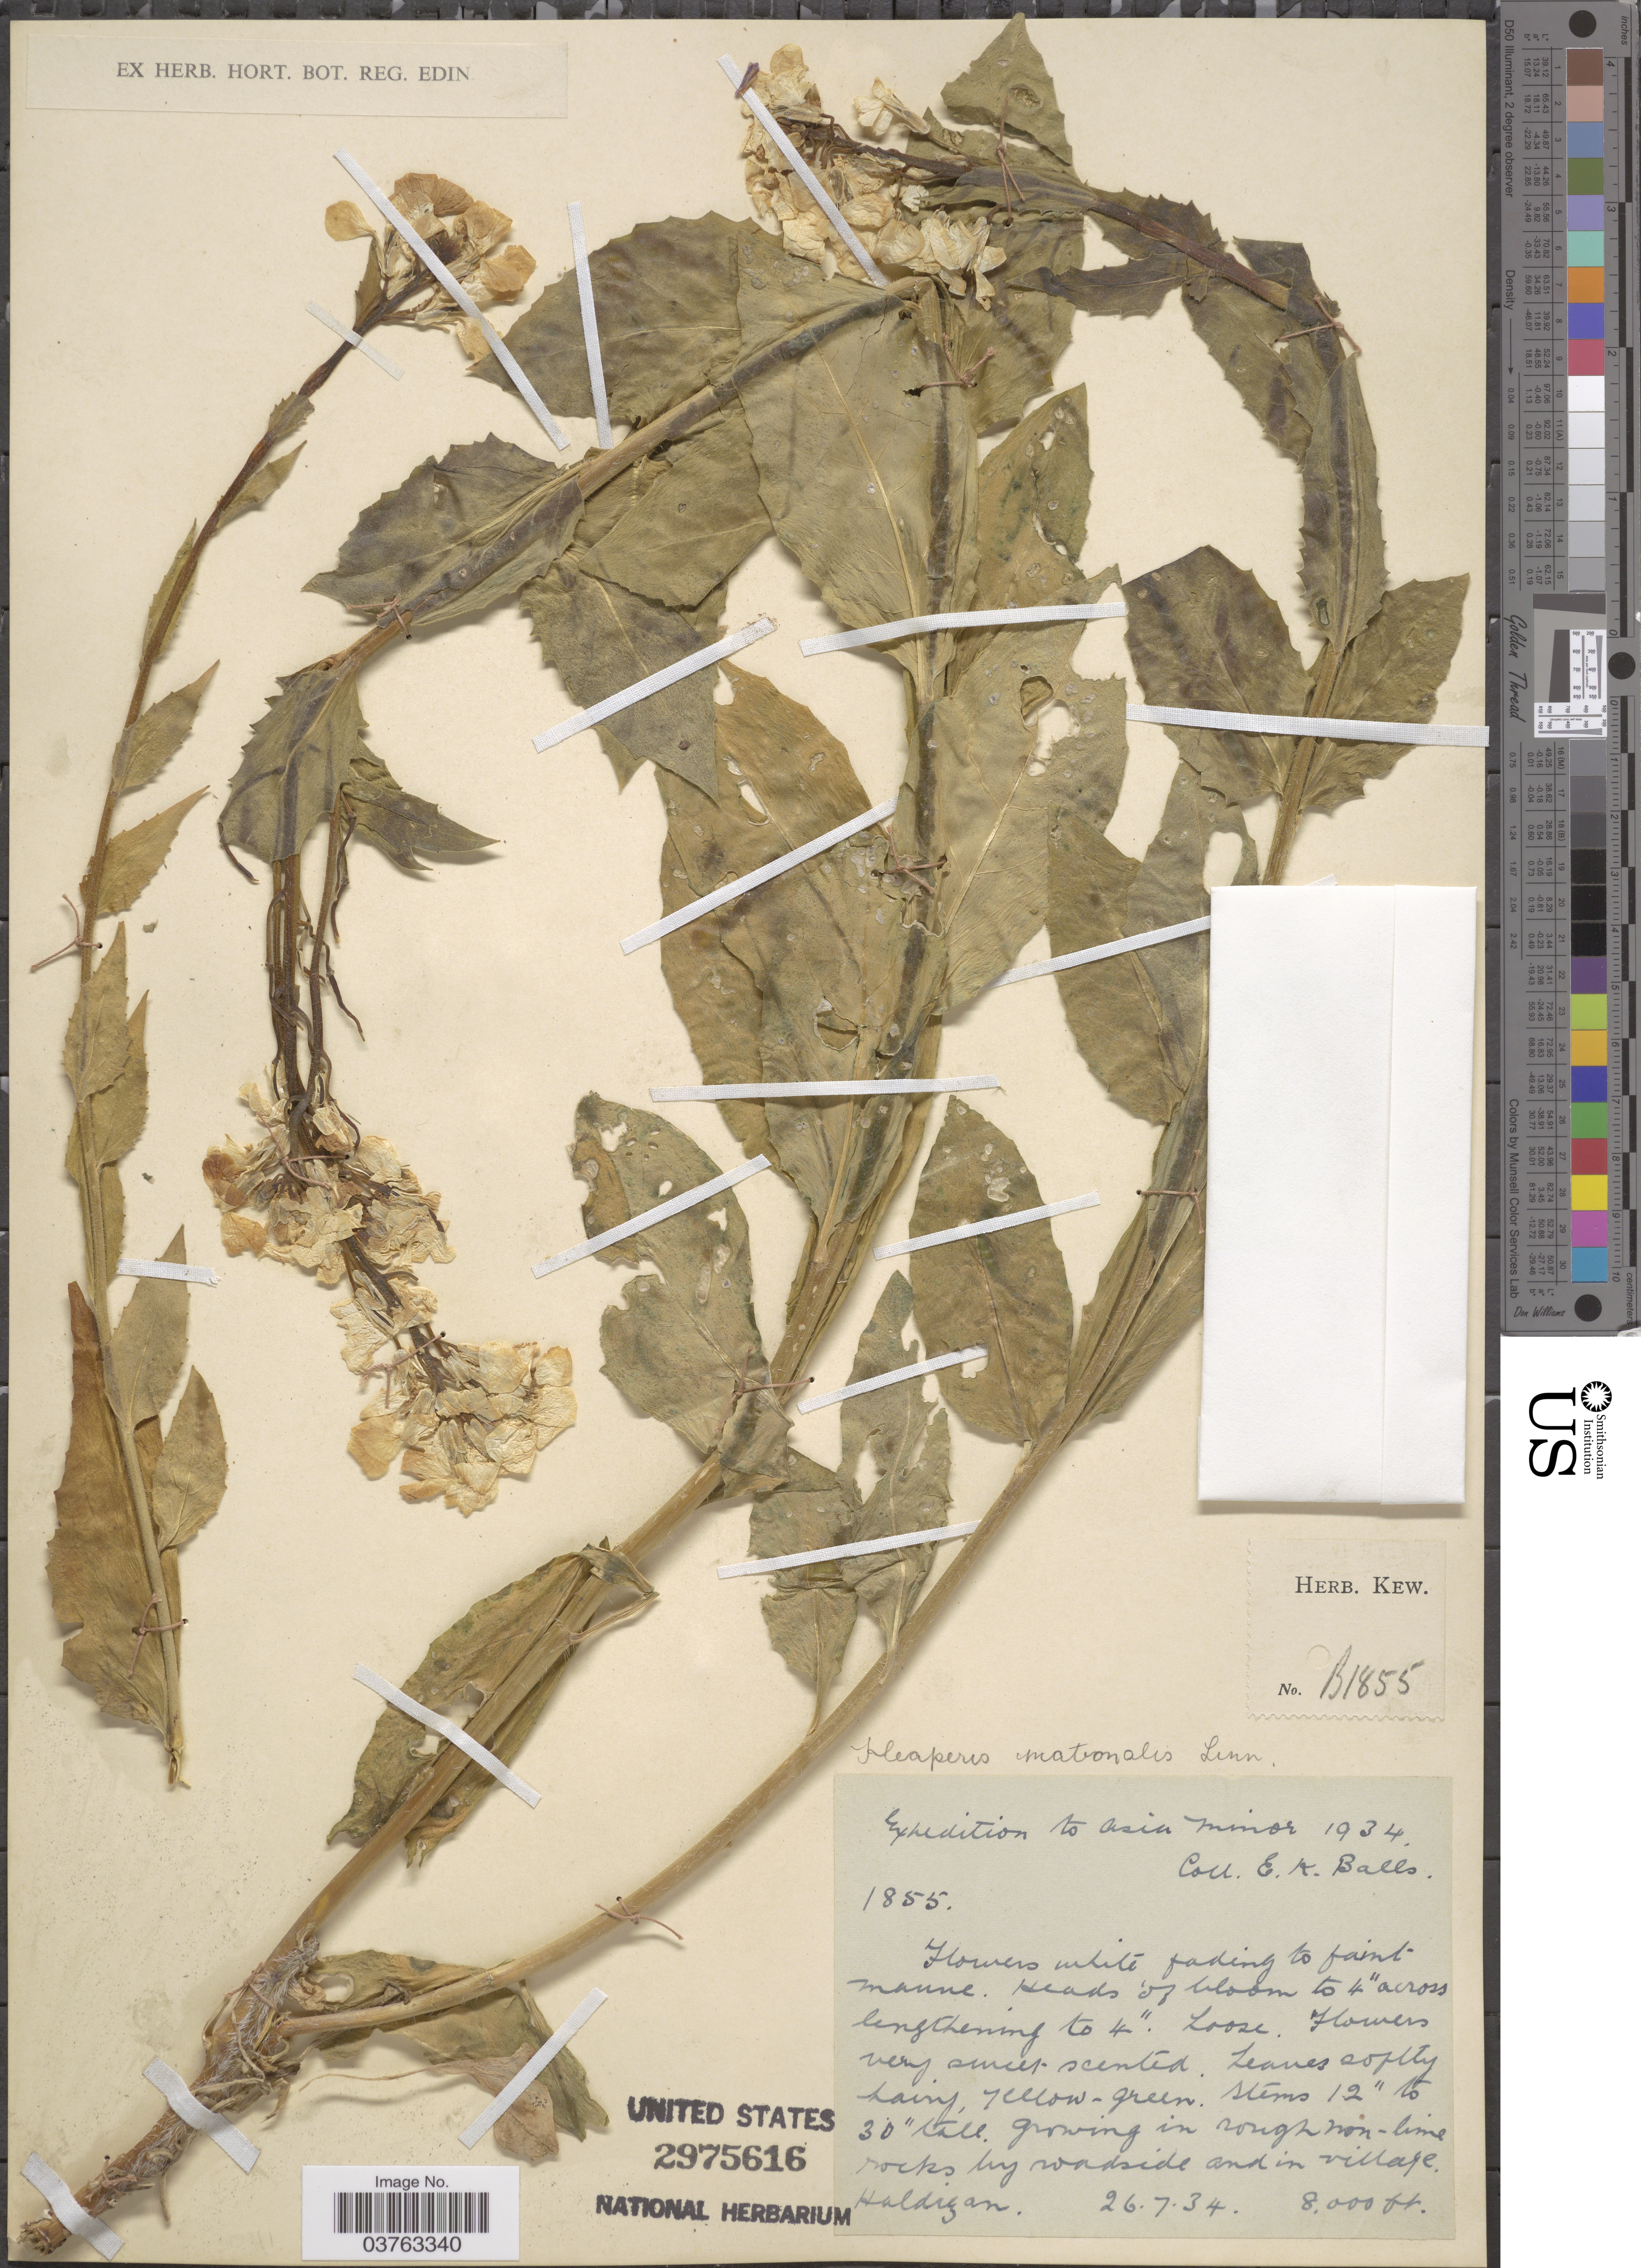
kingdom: Plantae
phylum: Tracheophyta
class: Magnoliopsida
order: Brassicales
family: Brassicaceae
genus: Hesperis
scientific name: Hesperis matronalis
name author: L.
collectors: E. K. Balls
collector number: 1855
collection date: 1934-07-26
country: Turkey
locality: Asia Minor. Haldizan.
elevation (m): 2438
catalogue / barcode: US 2975616